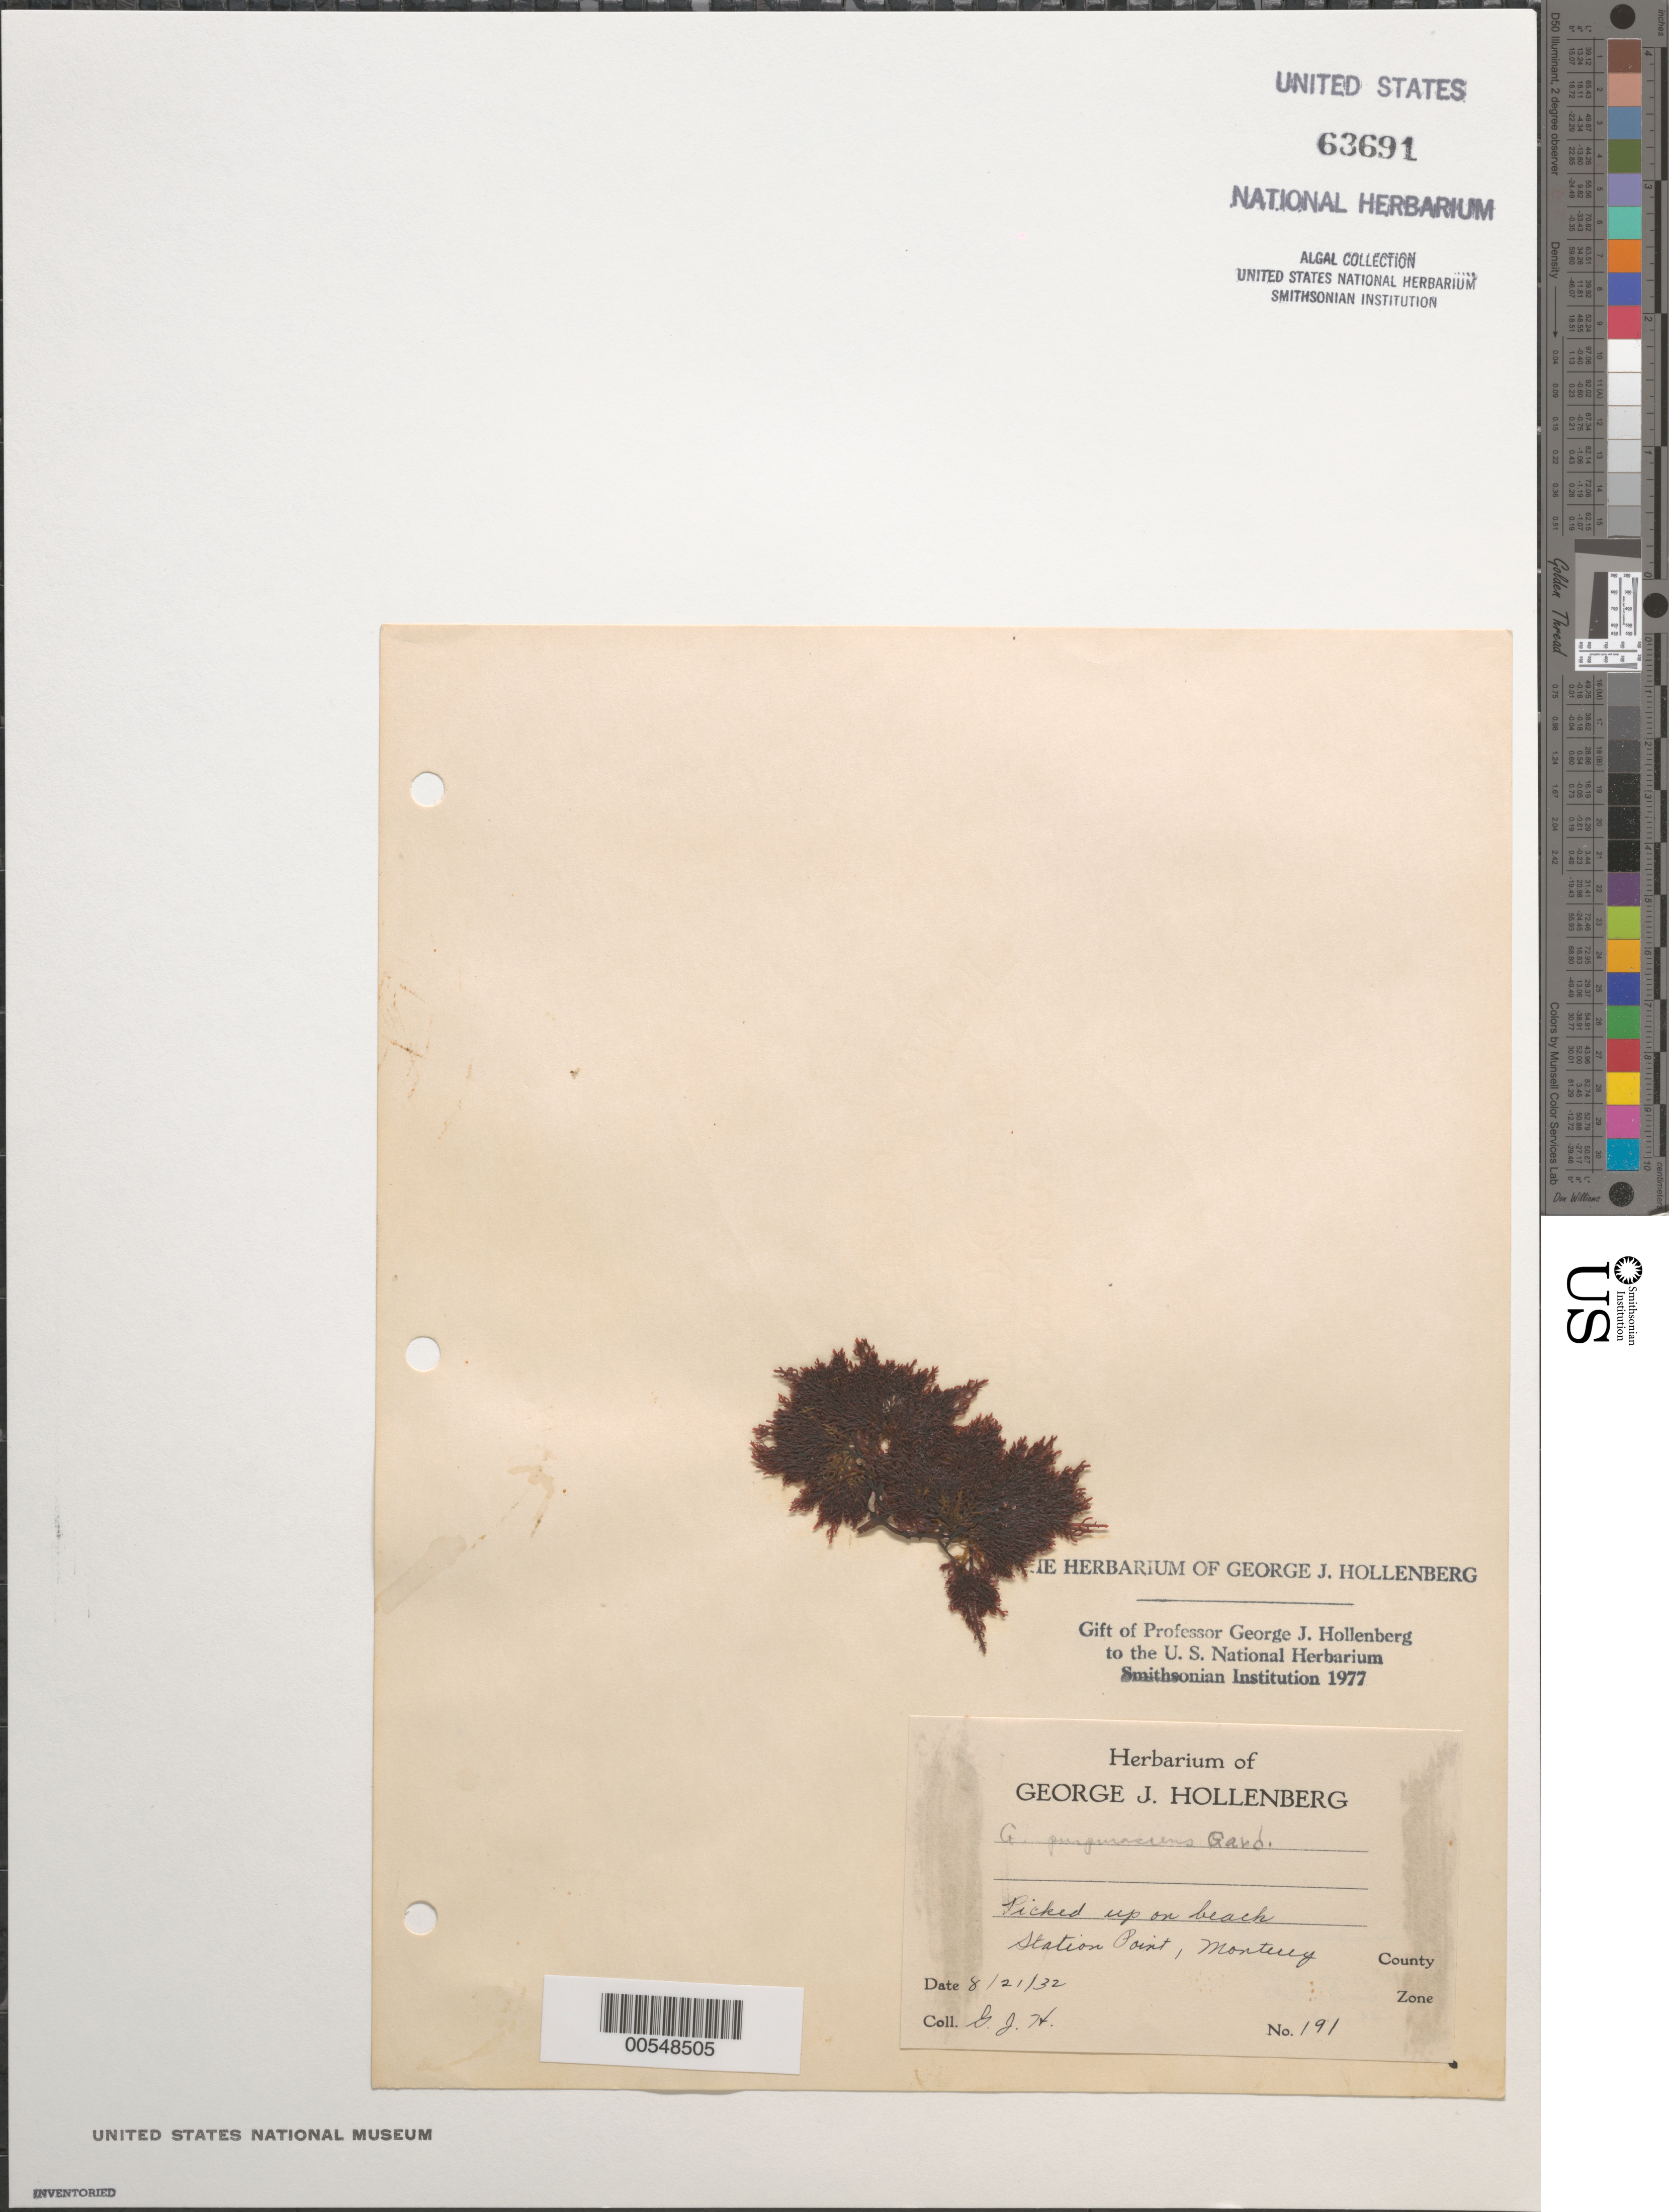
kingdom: Plantae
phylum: Rhodophyta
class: Florideophyceae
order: Gelidiales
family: Gelidiaceae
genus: Gelidium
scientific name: Gelidium purpurascens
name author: N.L. Gardner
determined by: Hollenberg, George J.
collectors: G. Hollenberg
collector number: GJH 191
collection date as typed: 21 Aug 1932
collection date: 1932-08-21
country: United States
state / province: California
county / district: Monterey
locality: Station Point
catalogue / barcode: US 63691